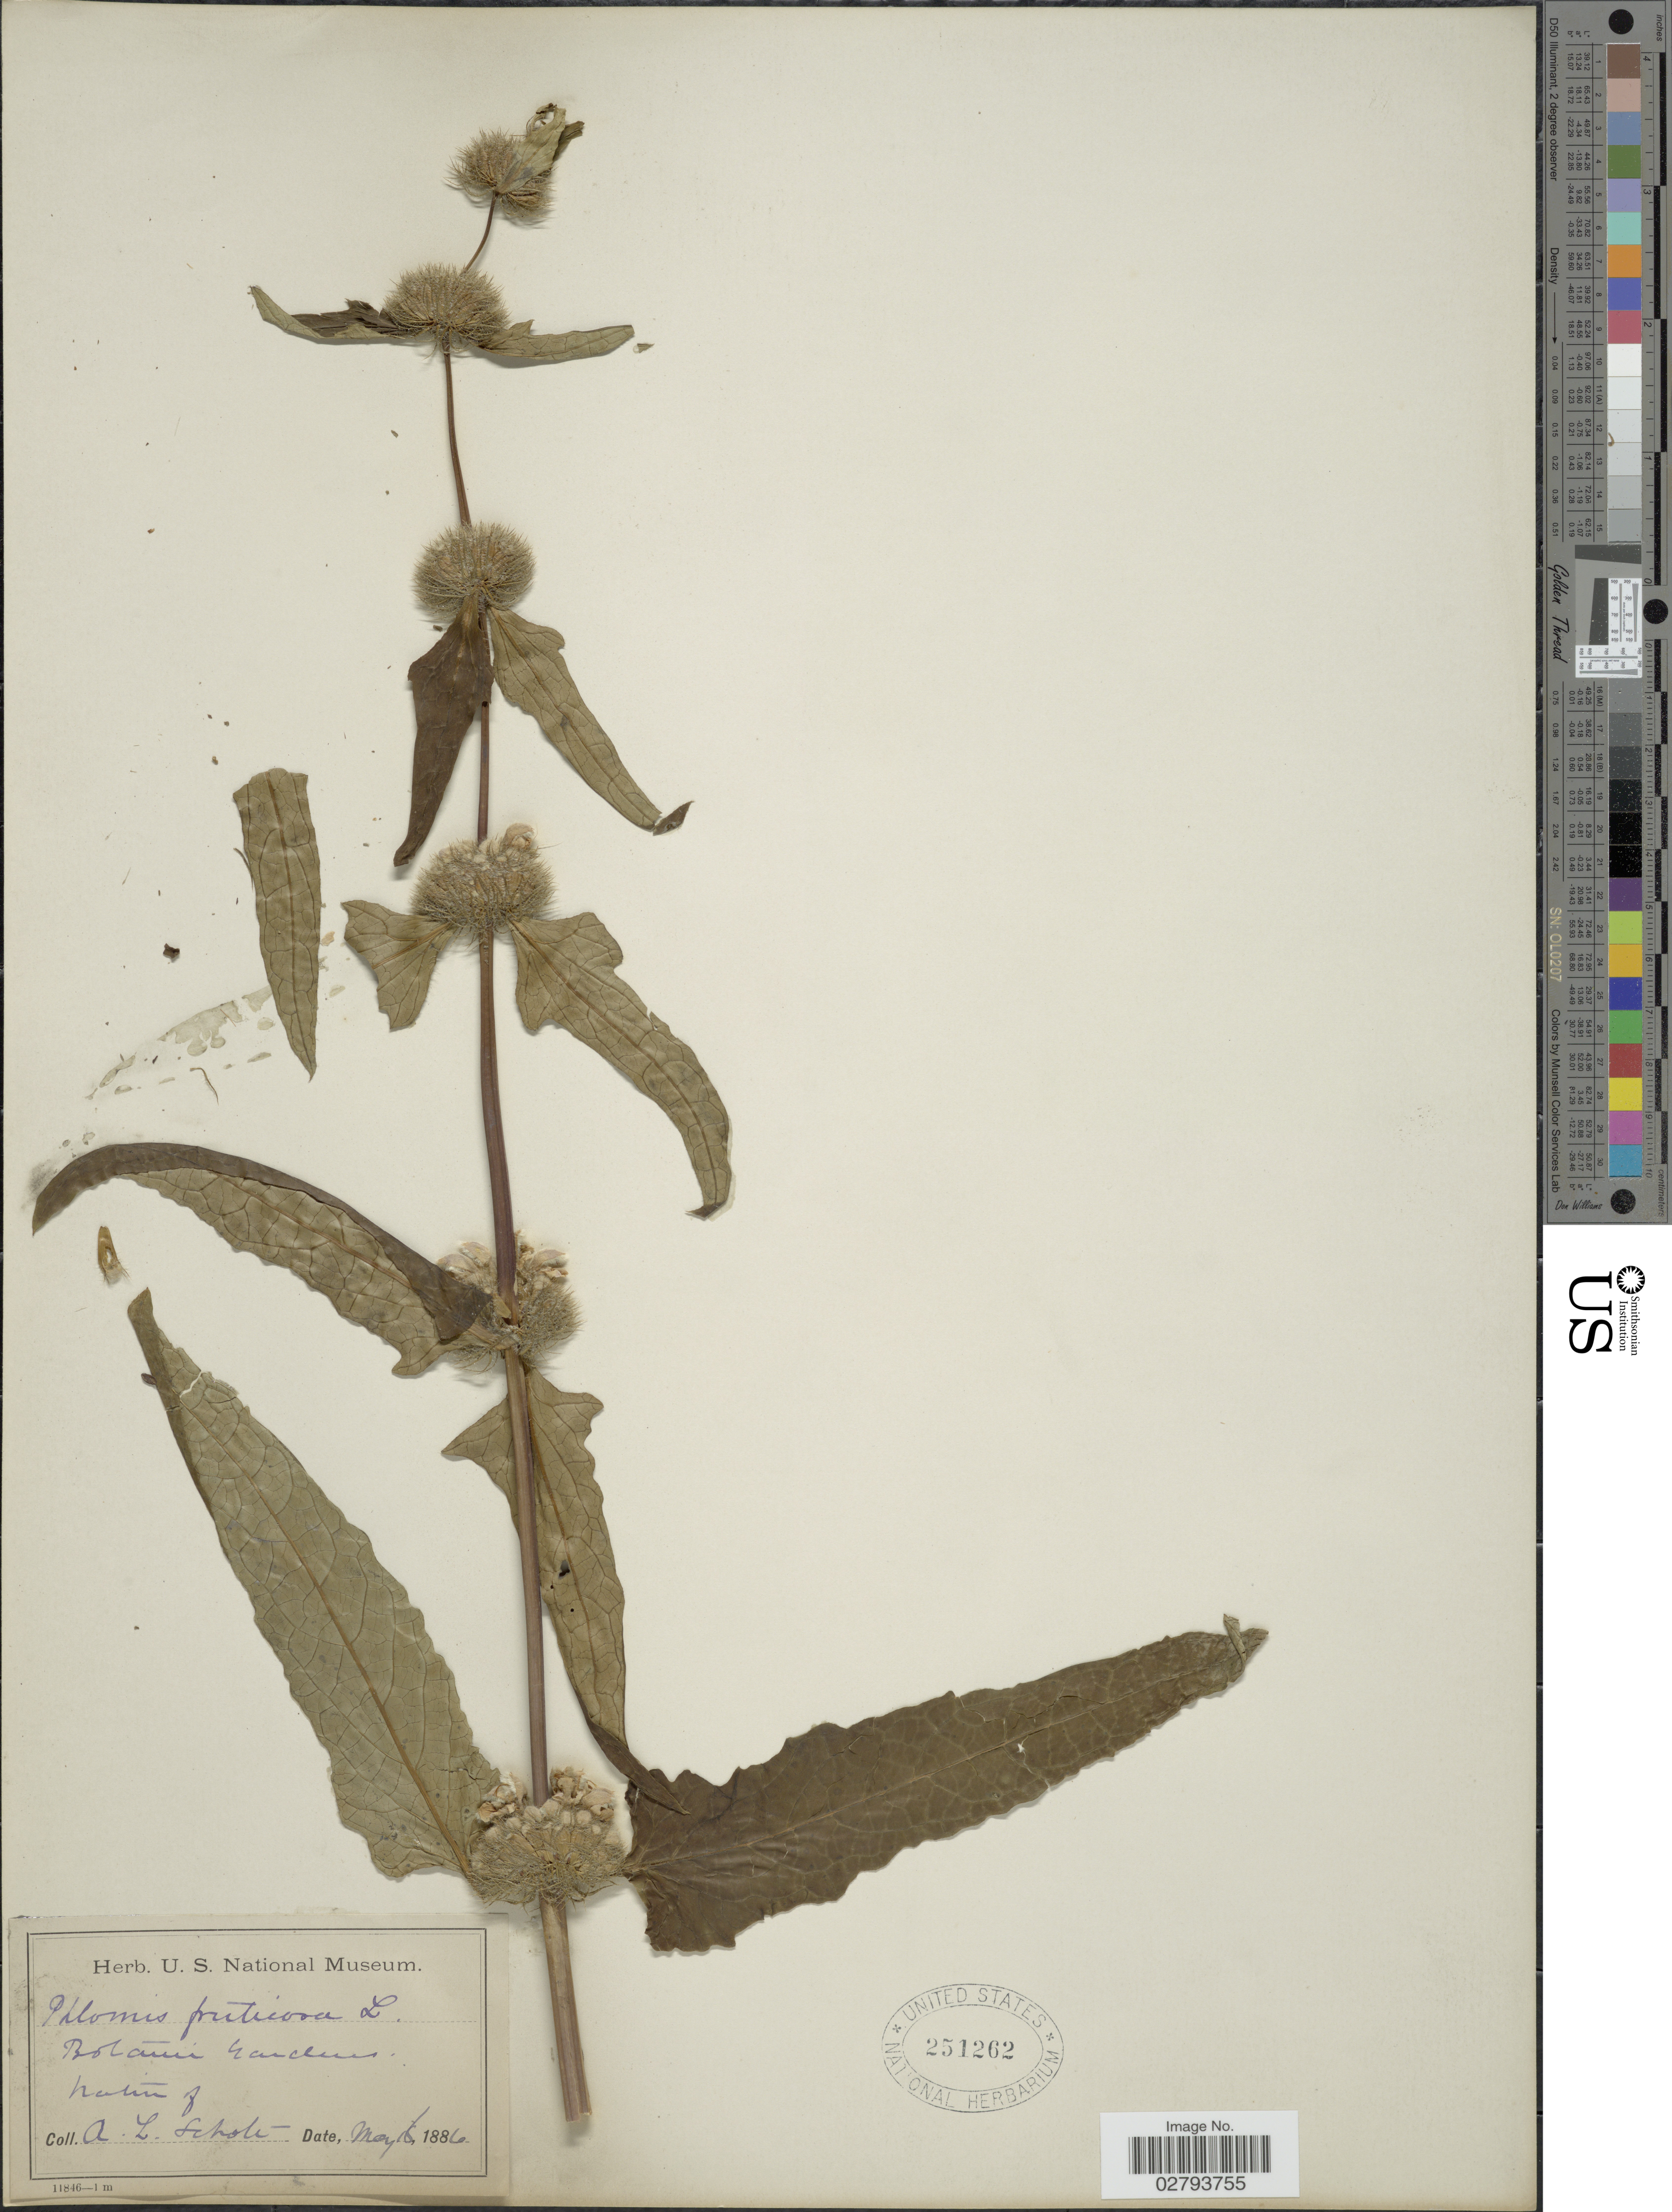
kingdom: Plantae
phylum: Tracheophyta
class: Magnoliopsida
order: Lamiales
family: Lamiaceae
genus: Phlomoides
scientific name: Phlomoides tuberosa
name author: (L.) Moench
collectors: A. Schote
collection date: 1886-05-16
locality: Botanic Gardens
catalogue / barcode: US 251262